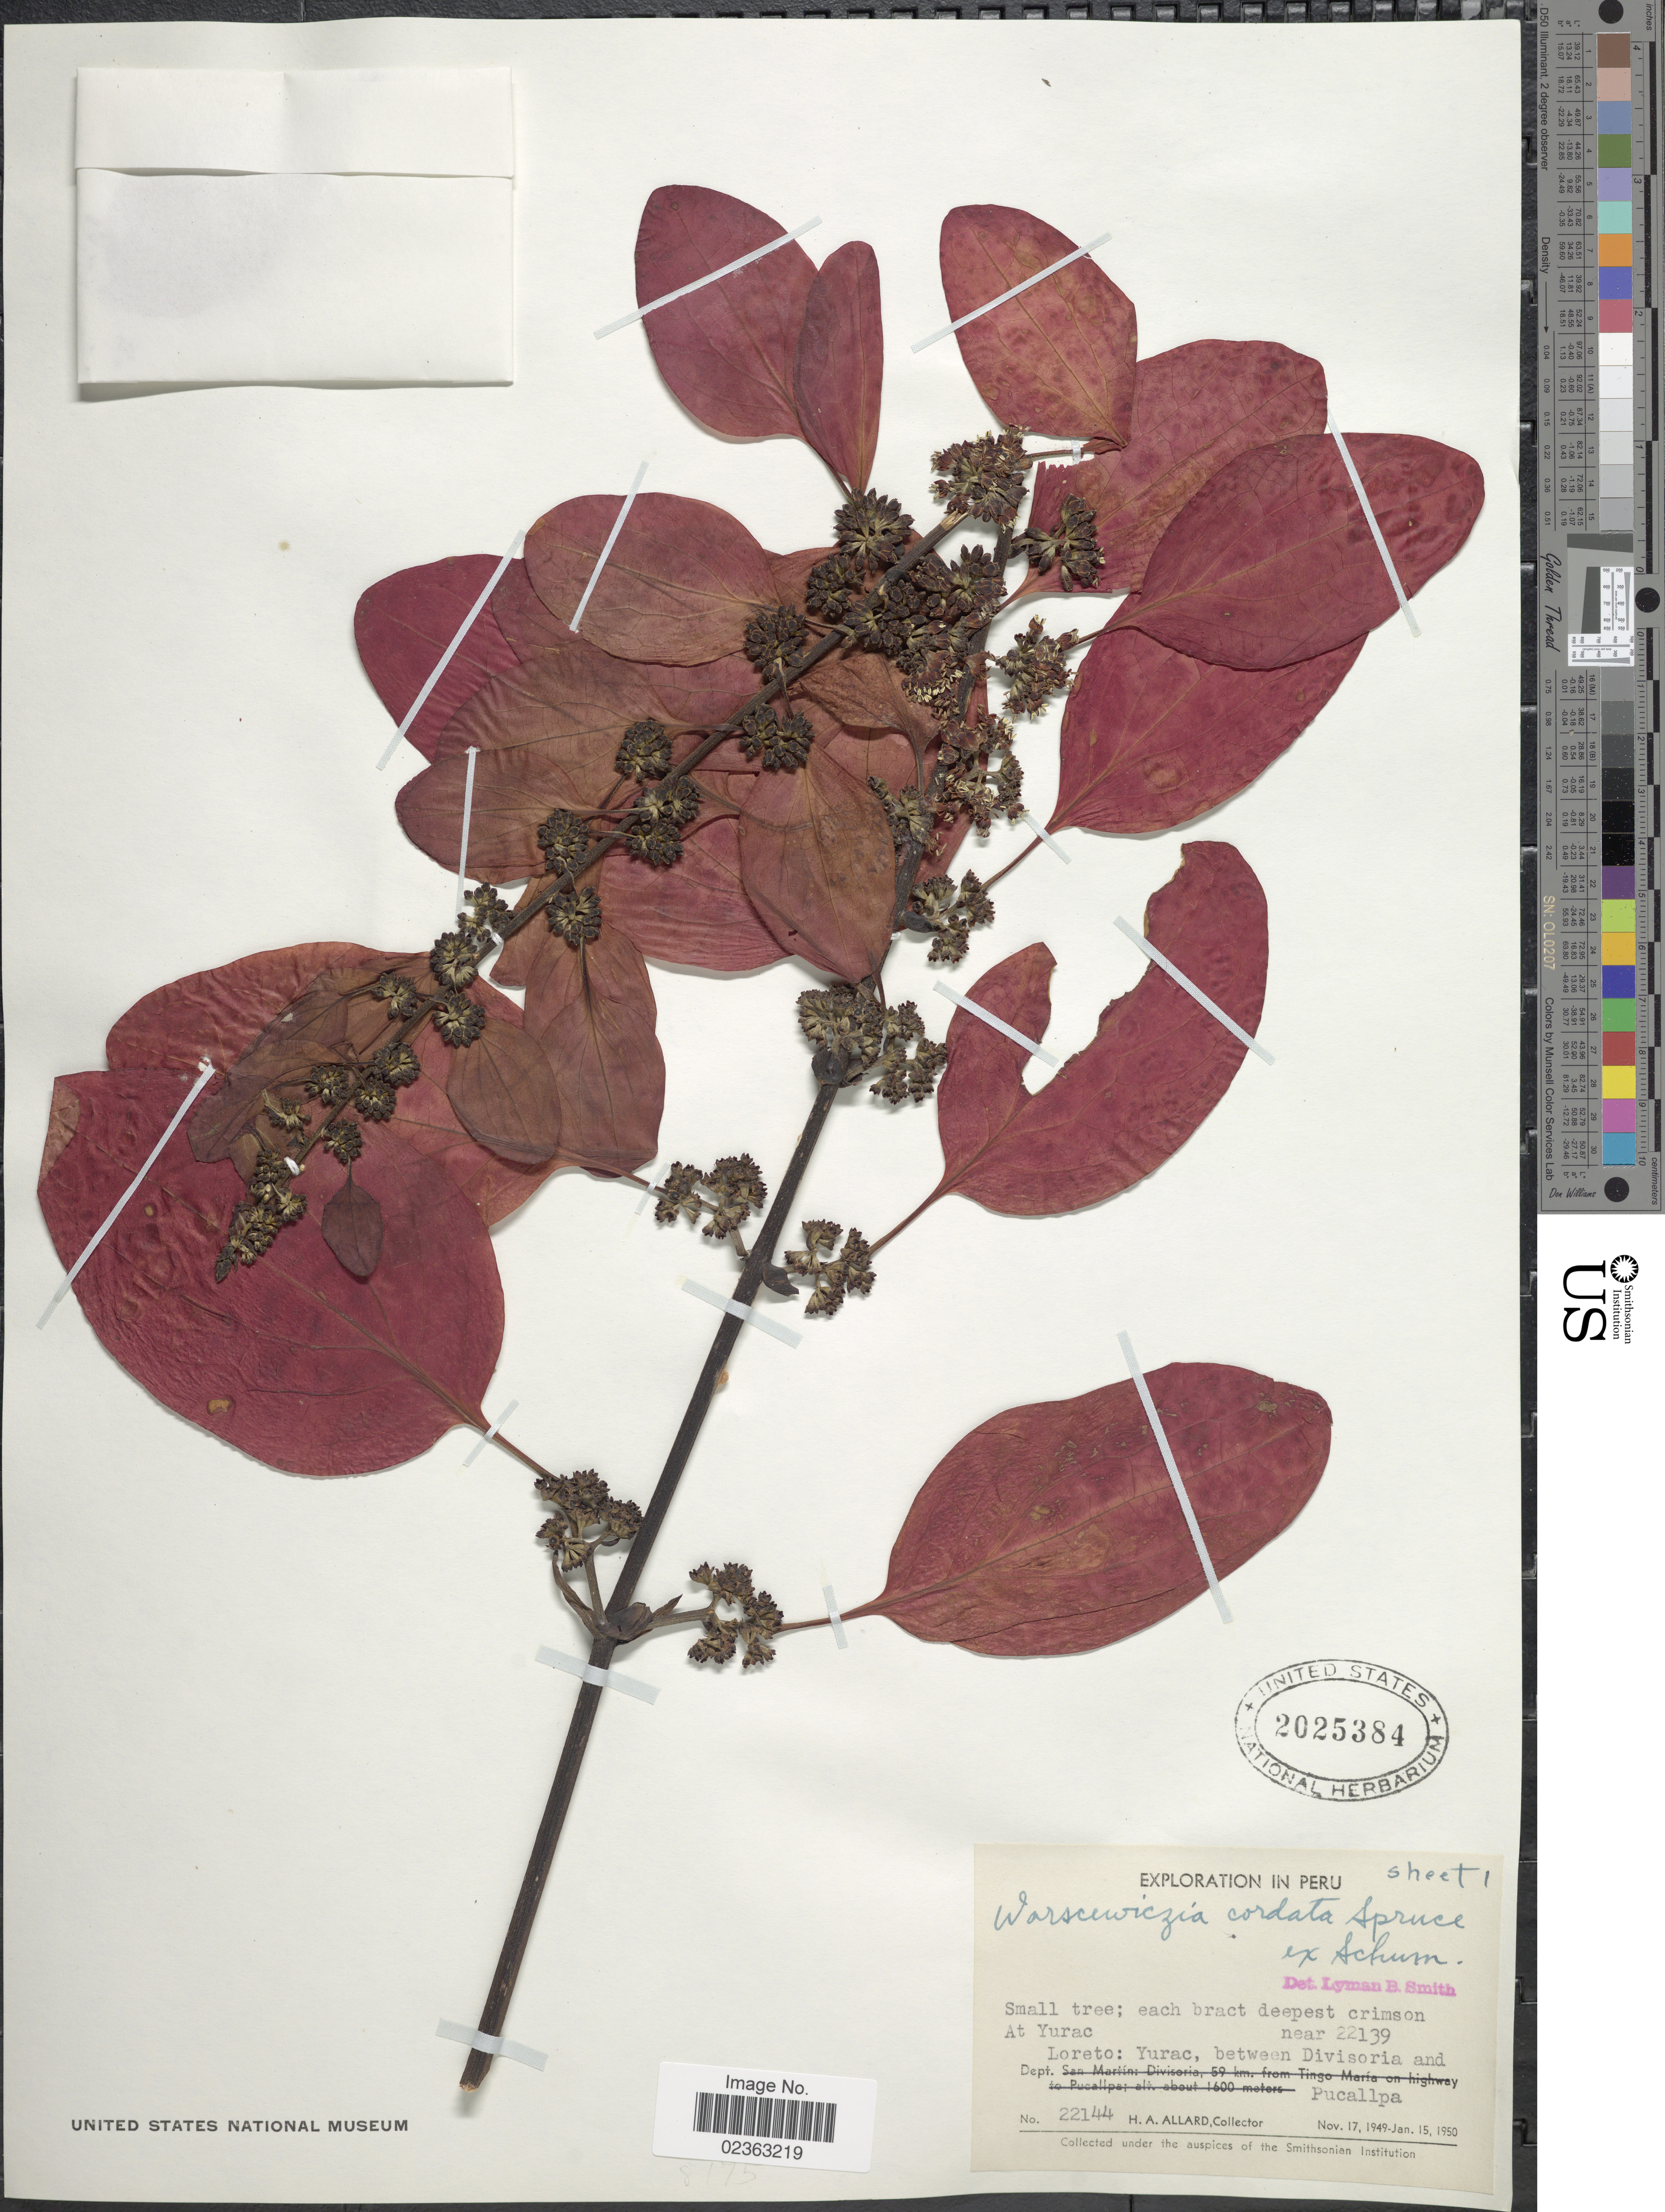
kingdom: Plantae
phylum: Tracheophyta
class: Magnoliopsida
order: Gentianales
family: Rubiaceae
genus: Warszewiczia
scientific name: Warszewiczia cordata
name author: Spruce ex K. Schum.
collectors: H. A. Allard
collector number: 22144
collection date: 1949-11-17/1950-01-15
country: Peru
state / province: Loreto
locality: At Yurac, near 22139, Yuracm between Divisoria and Pucallpa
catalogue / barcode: US 2025384